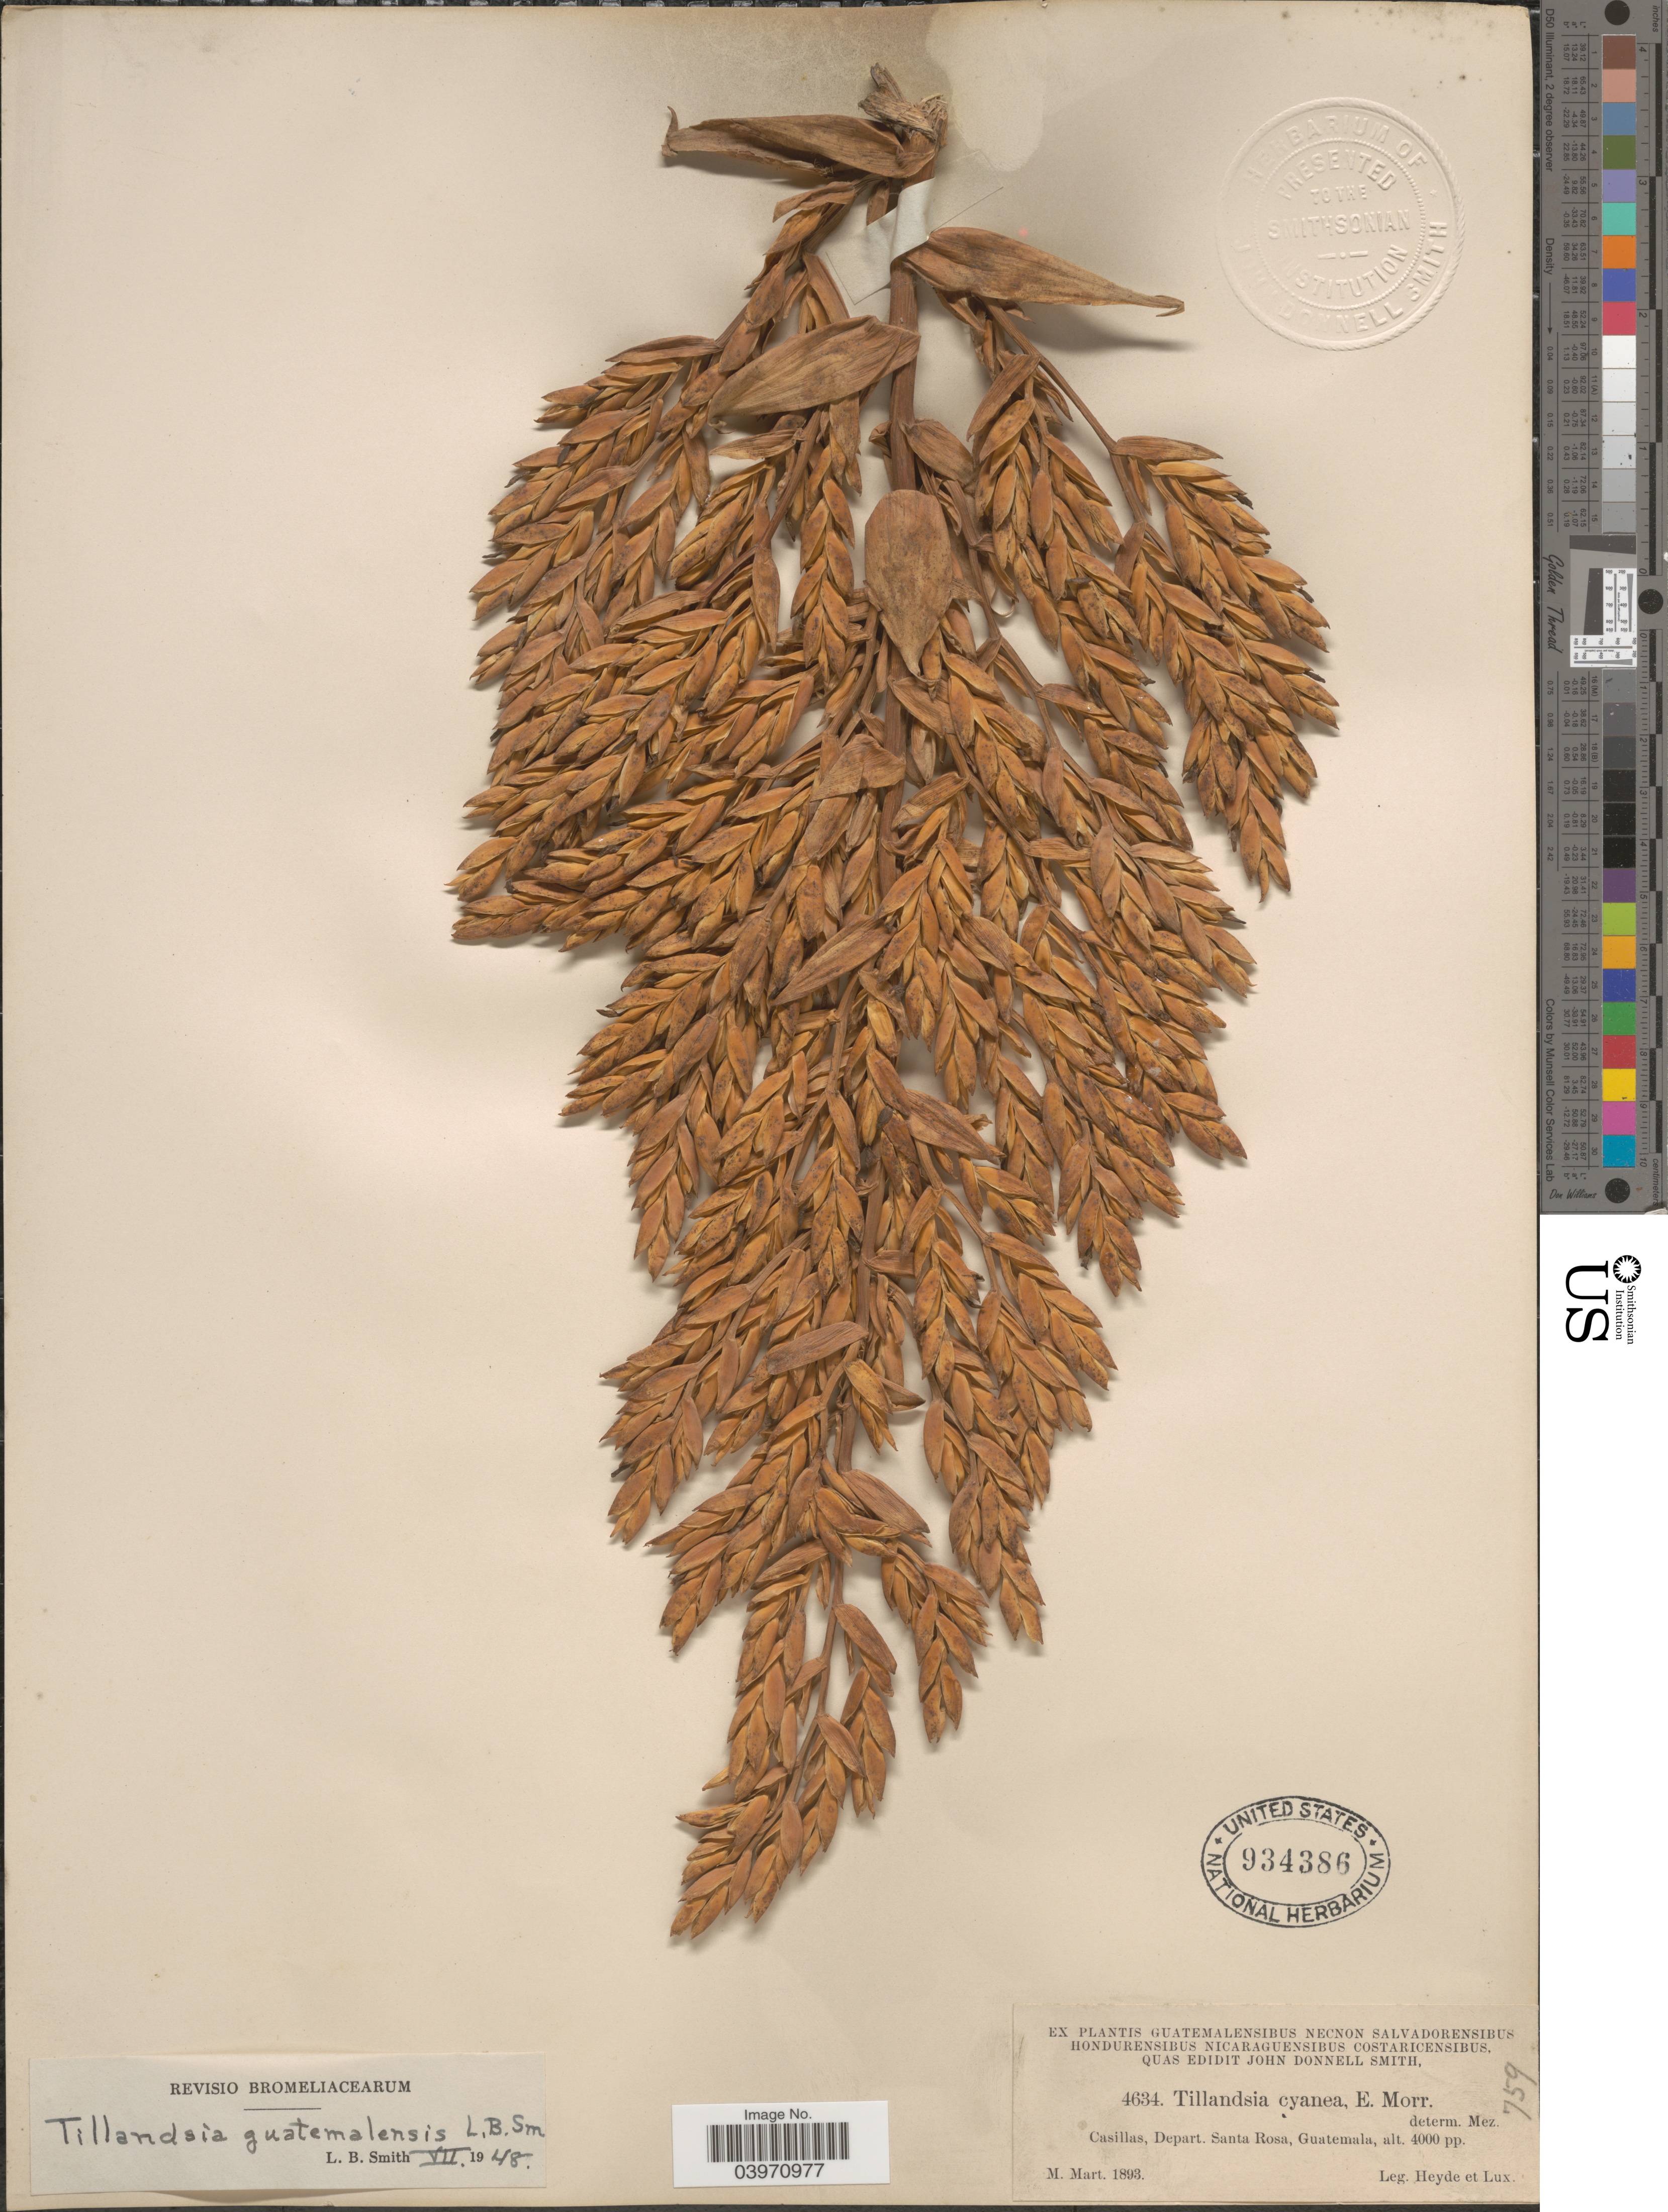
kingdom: Plantae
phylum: Tracheophyta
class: Liliopsida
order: Poales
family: Bromeliaceae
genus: Tillandsia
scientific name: Tillandsia guatemalensis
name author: L.B. Sm.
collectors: Heyde & Lux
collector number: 4634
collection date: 1893-03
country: Guatemala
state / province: Santa Rosa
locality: Casillas, Deprat. Santa Rosa.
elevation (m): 1219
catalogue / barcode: US 934386